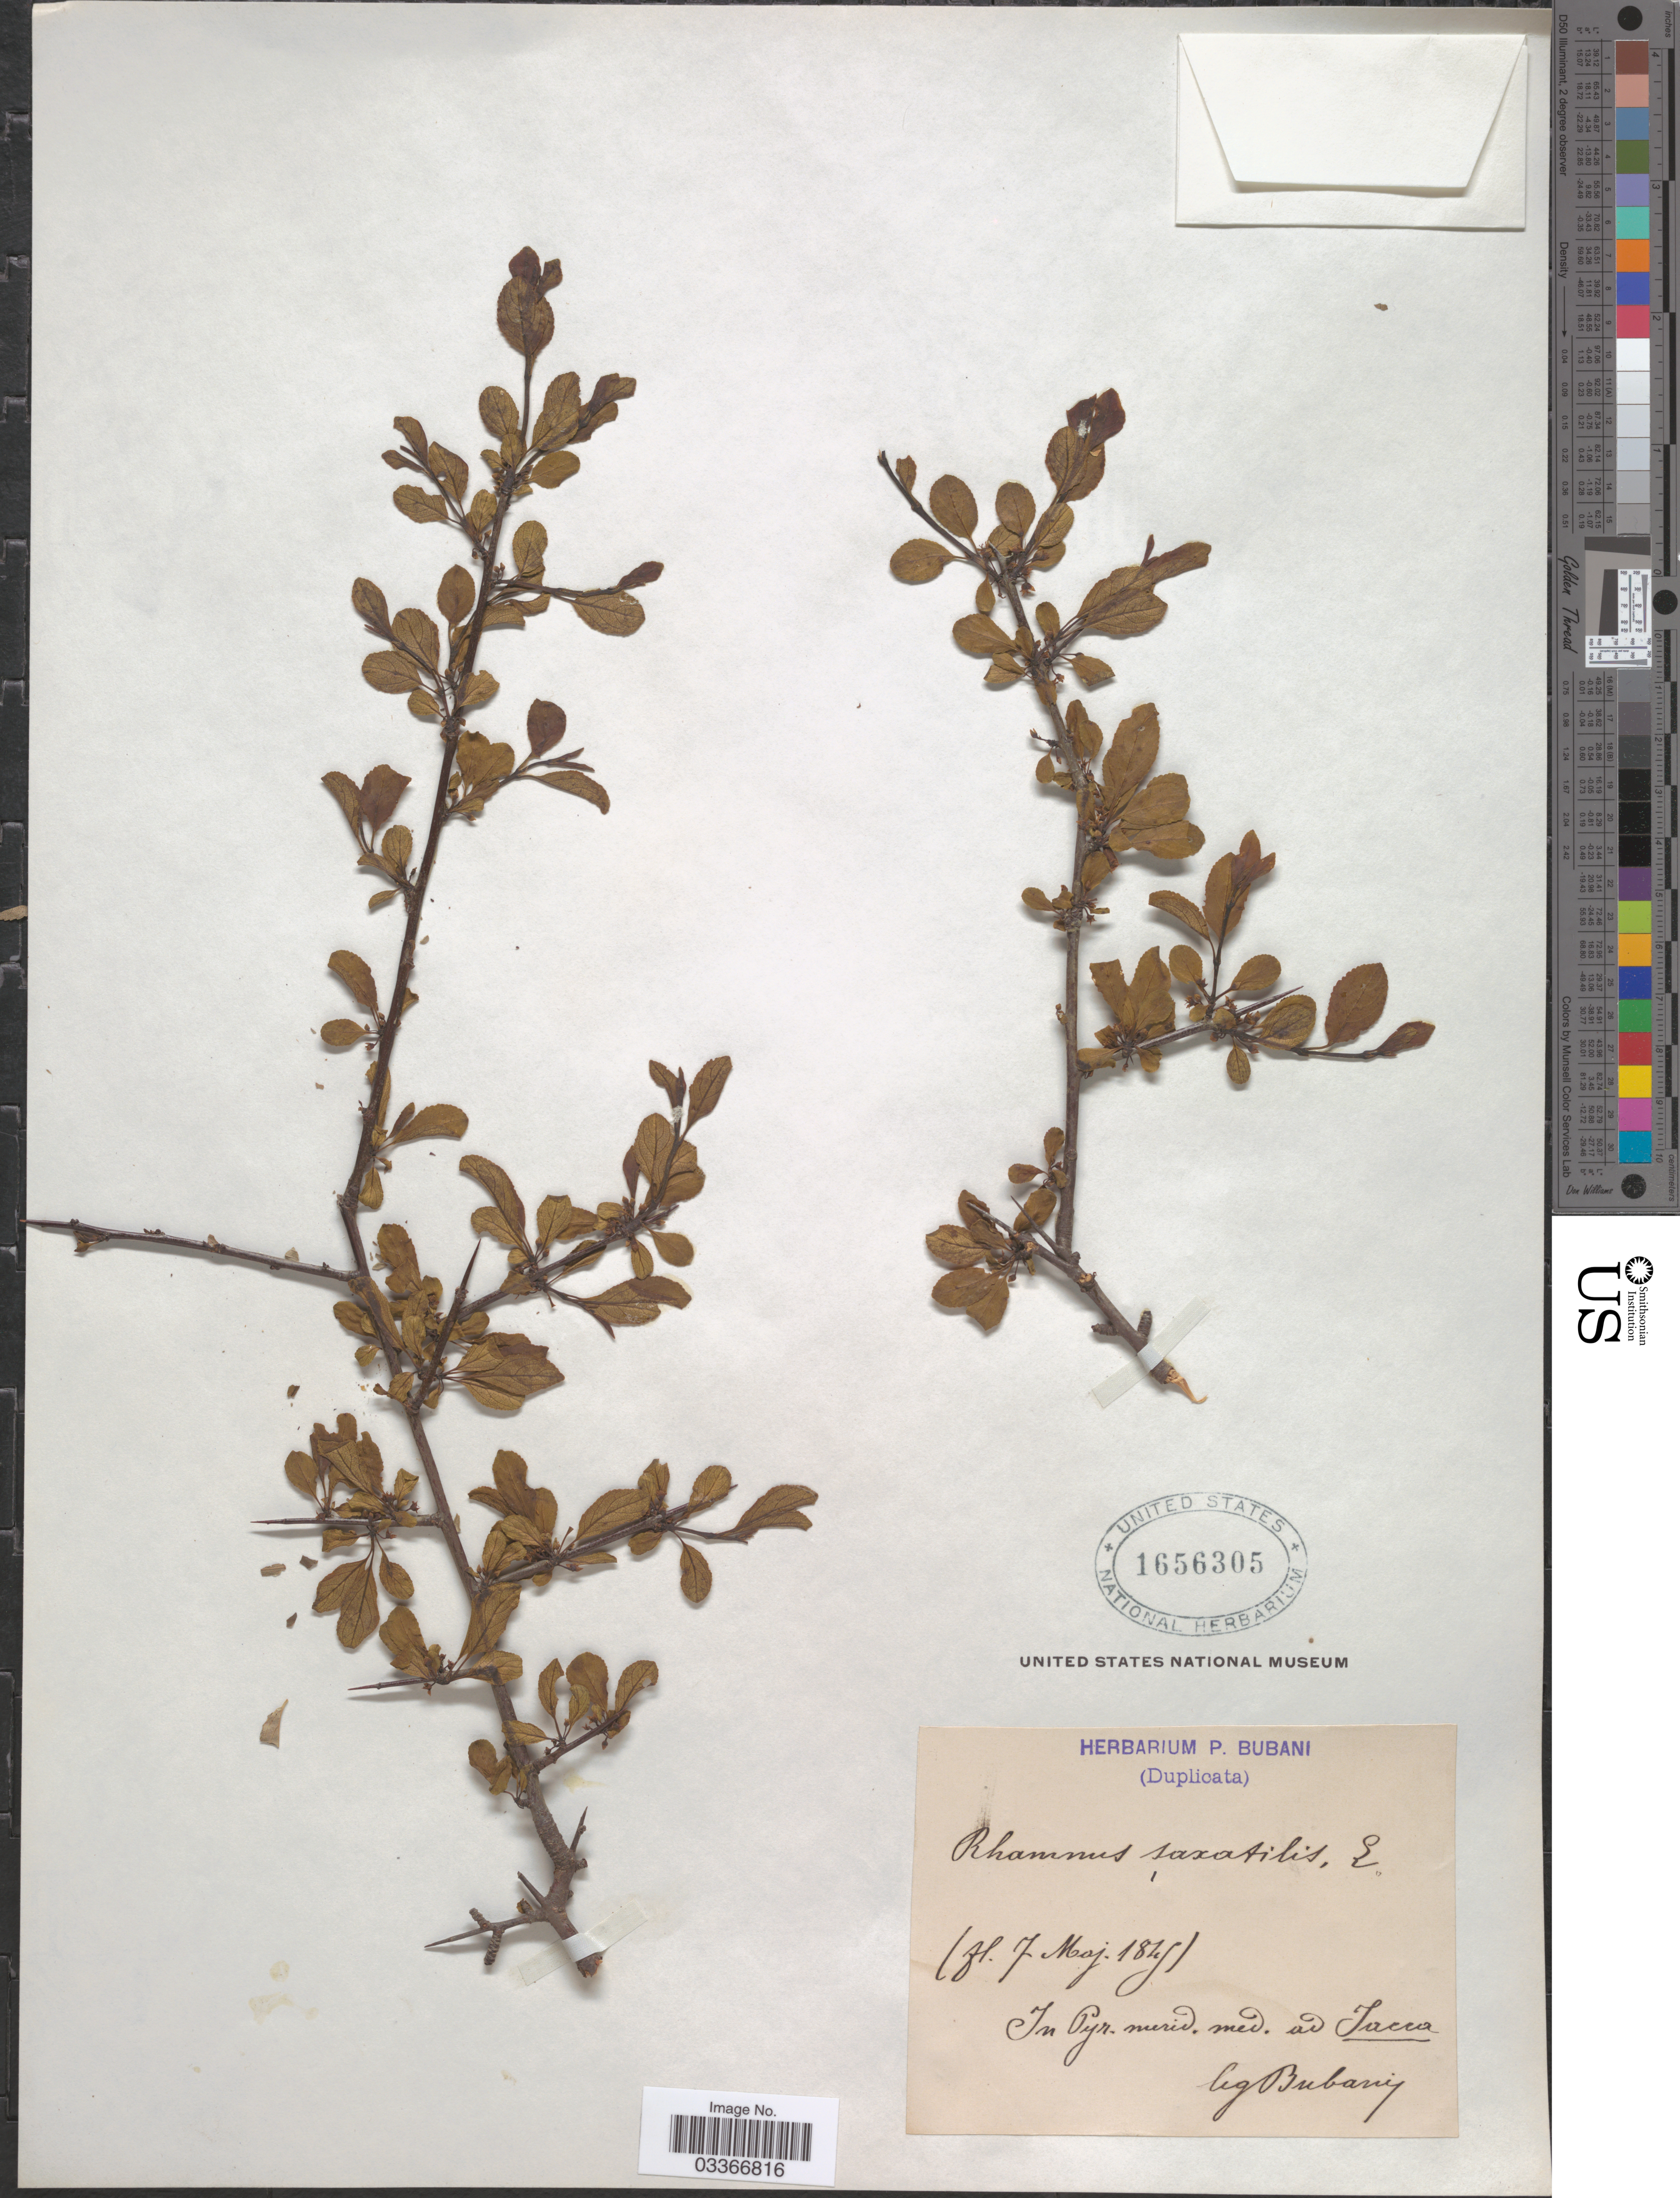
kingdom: Plantae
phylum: Tracheophyta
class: Magnoliopsida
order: Rosales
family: Rhamnaceae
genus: Rhamnus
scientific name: Rhamnus saxatilis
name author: Jacq.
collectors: P. Bubani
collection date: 1845-05-07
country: France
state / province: Corsica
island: Corse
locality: In Pyr. merid. med. ad Tacca.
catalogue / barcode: US 1656305